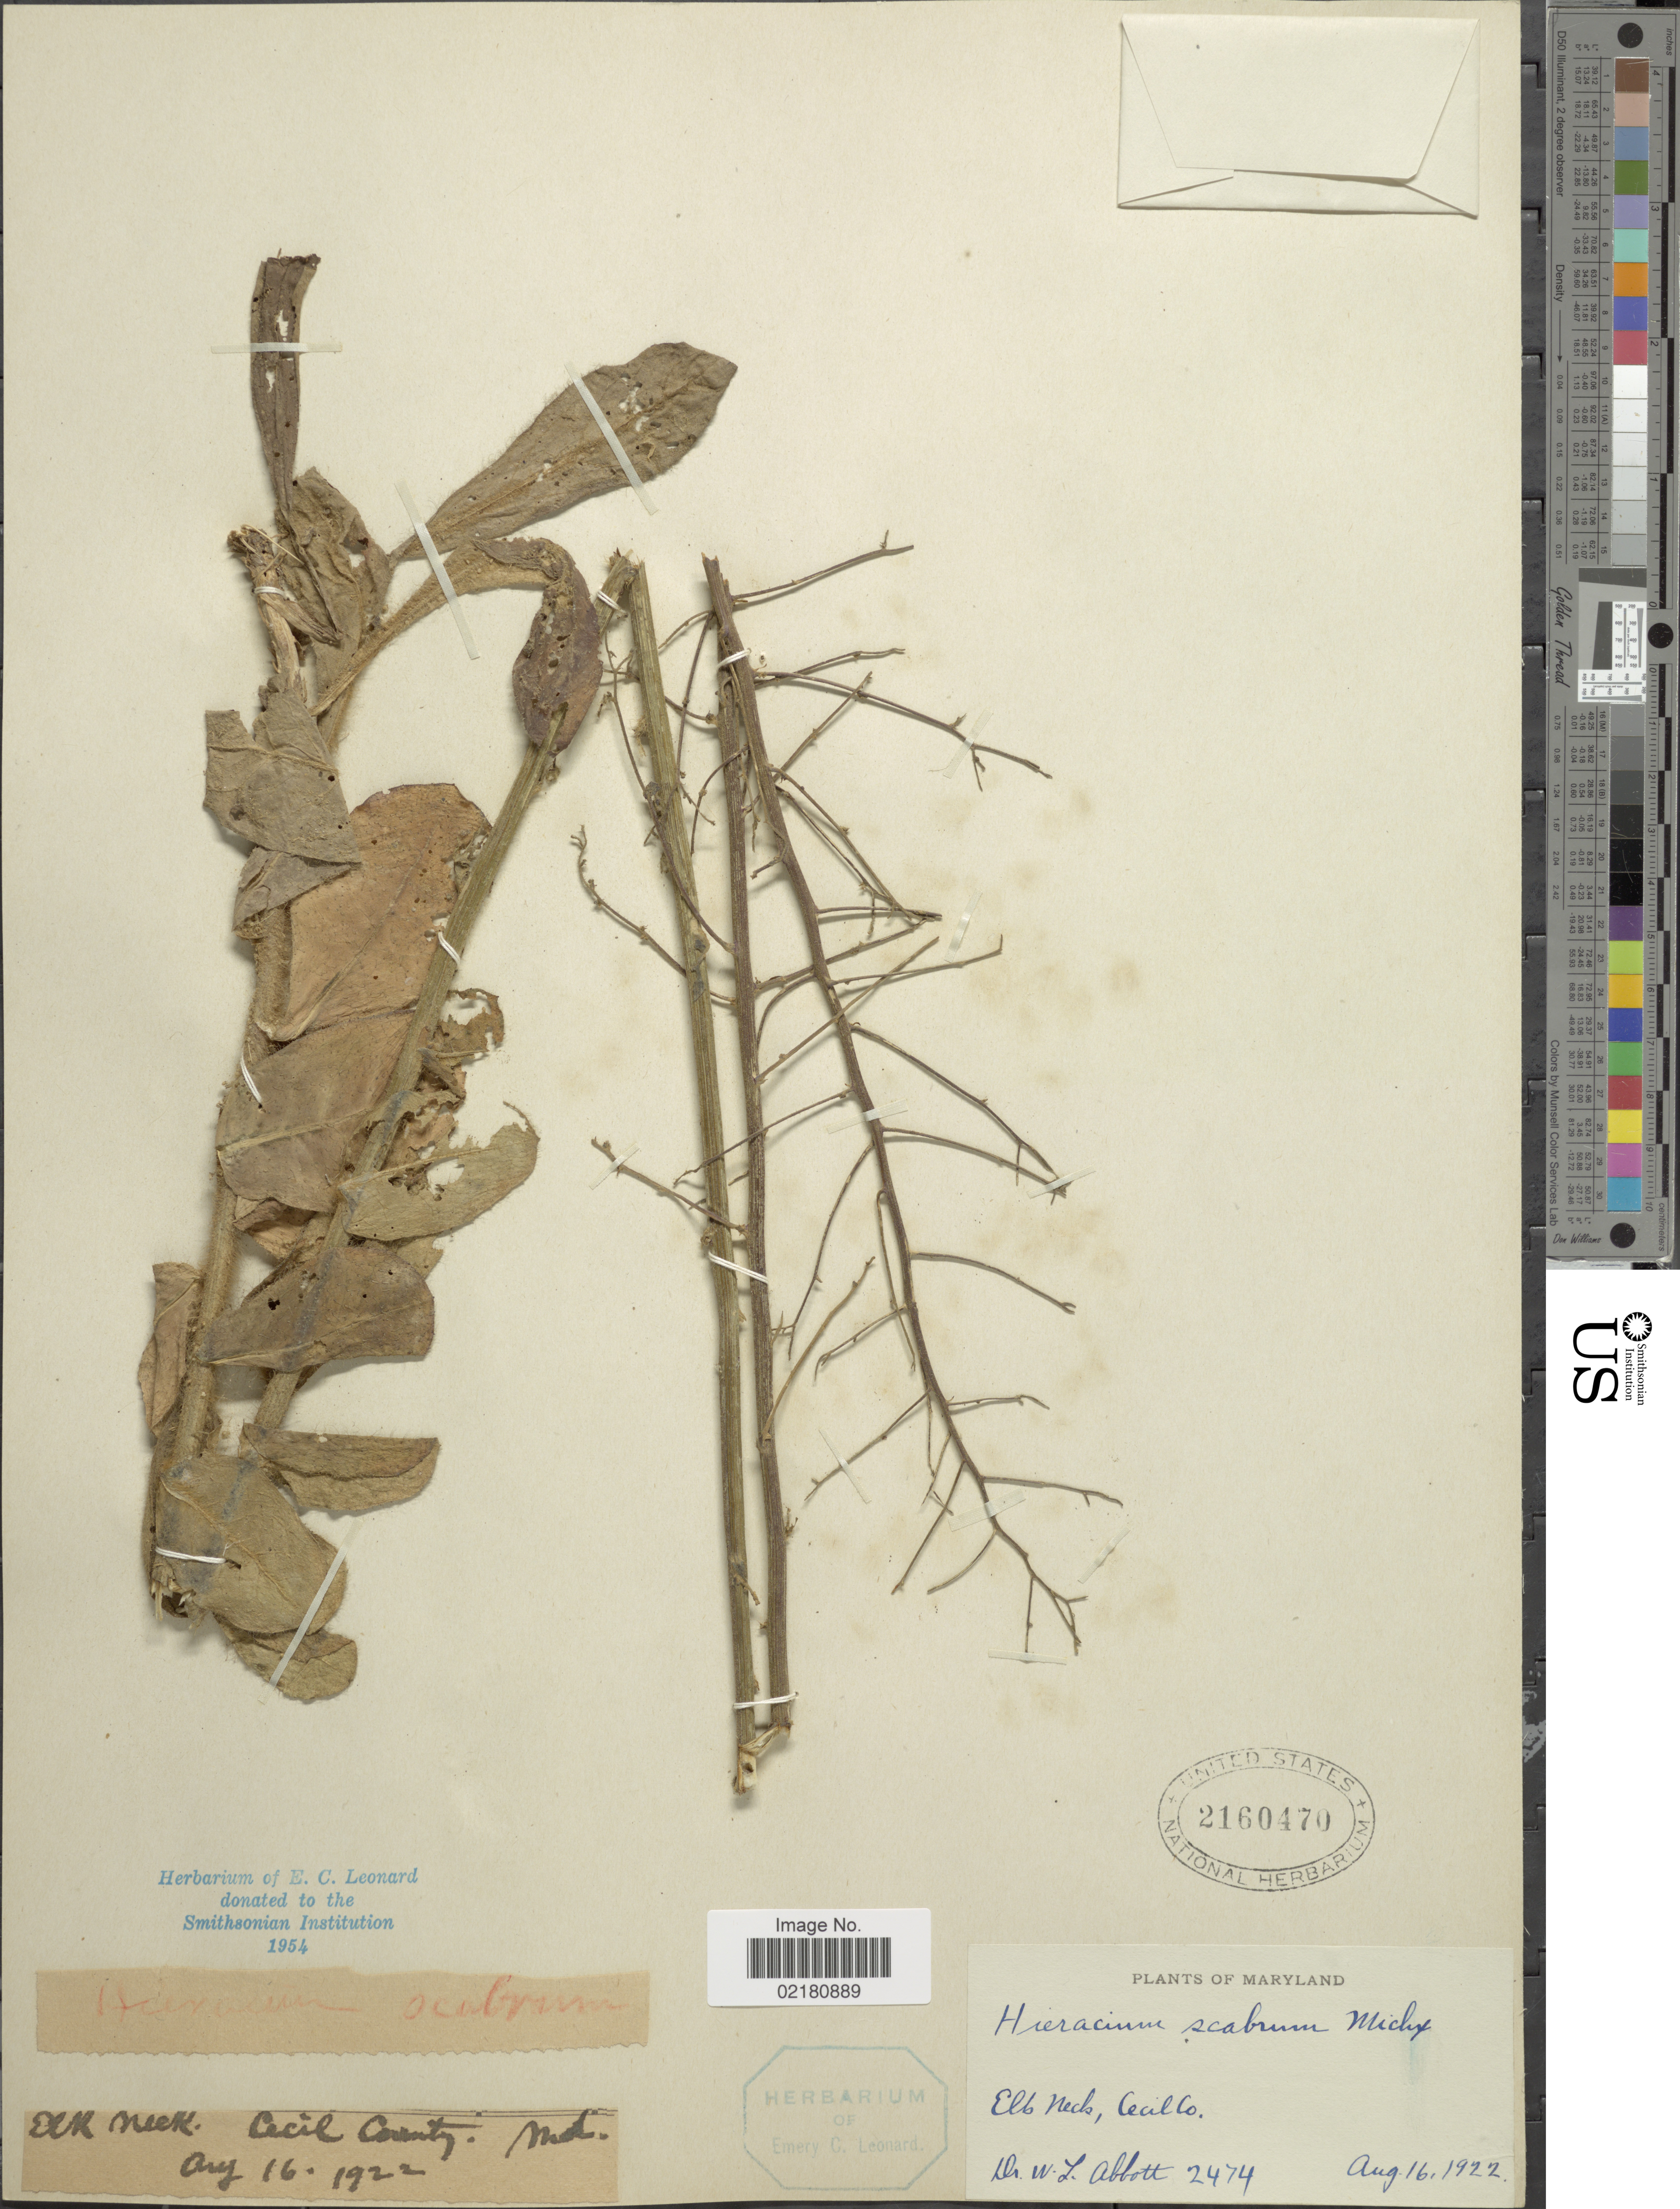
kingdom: Plantae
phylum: Tracheophyta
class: Magnoliopsida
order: Asterales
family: Asteraceae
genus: Pilosella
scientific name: Pilosella verruculata subsp. verruculata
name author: (Link) Soják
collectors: W. L. Abbott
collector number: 2474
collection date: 1922-08-16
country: United States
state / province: Maryland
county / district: Cecil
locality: Elk Neck, Cecil Co.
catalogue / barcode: US 2160470